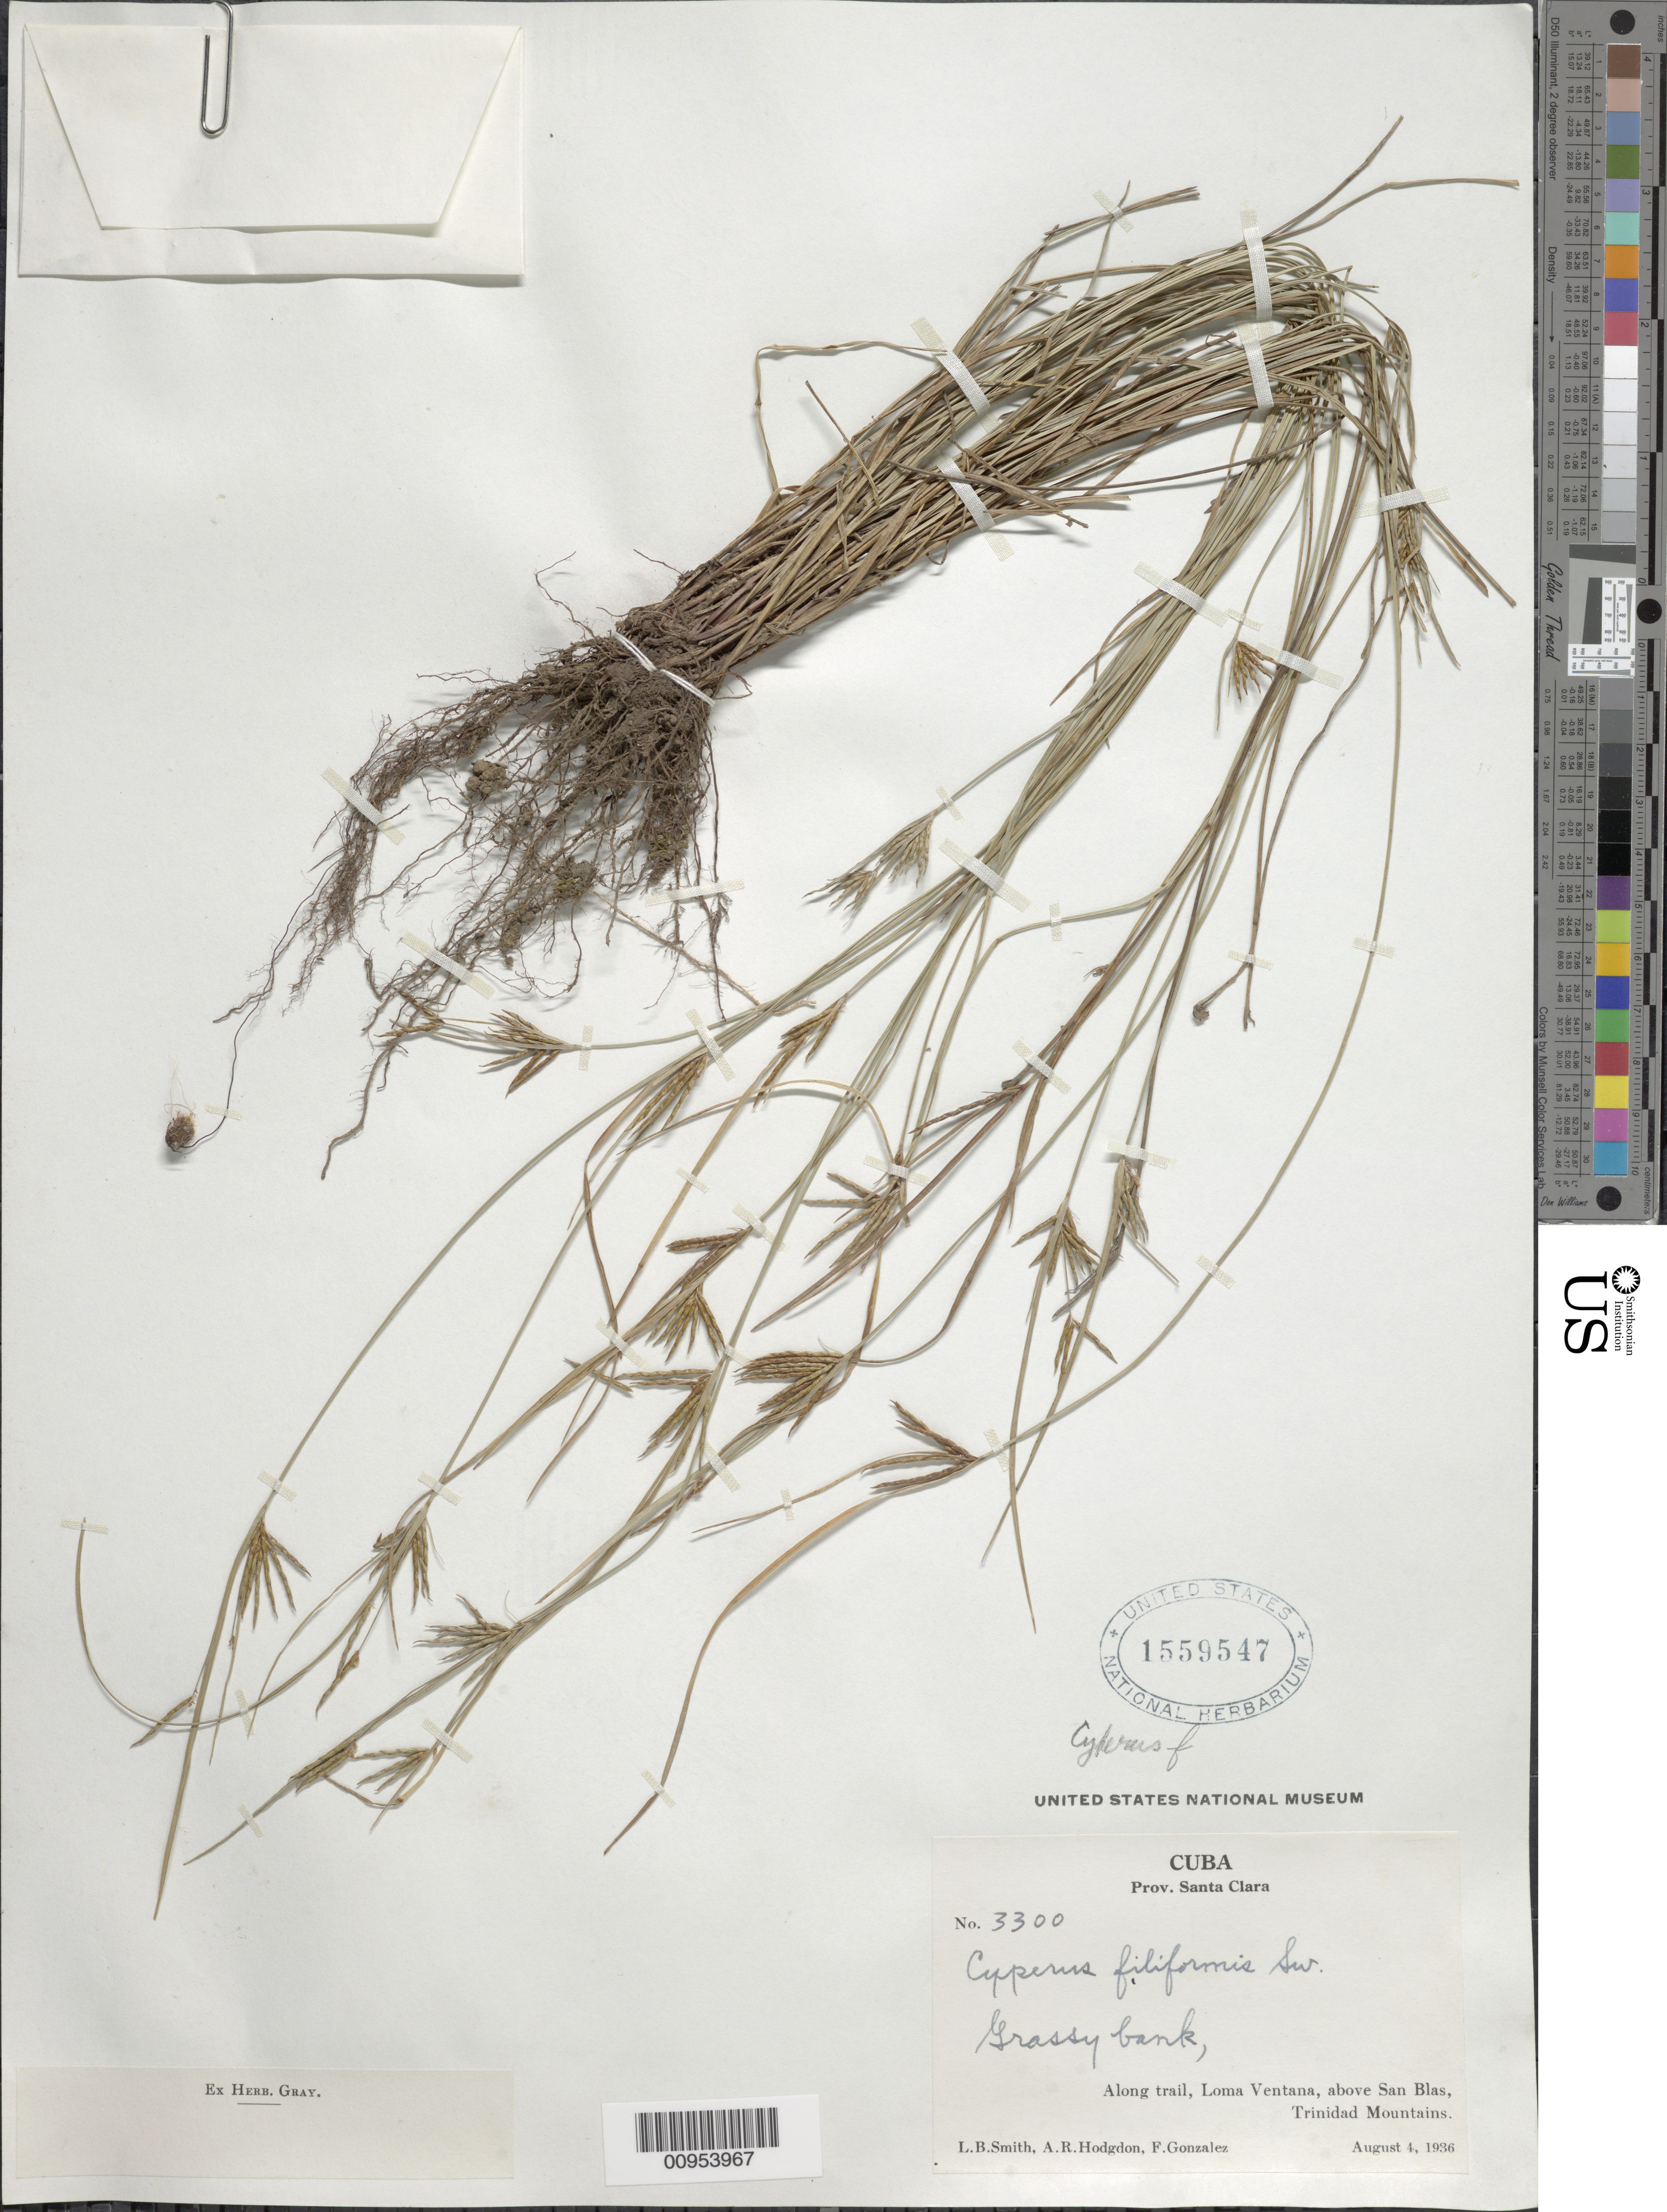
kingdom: Plantae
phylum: Tracheophyta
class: Liliopsida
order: Poales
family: Cyperaceae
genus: Cyperus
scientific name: Cyperus filiformis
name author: Sw.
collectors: L. Smith, A. R. Hodgdon & F. Gonzalez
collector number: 3300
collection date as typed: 04 Aug 1936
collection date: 1936-08-04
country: Cuba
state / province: Las Villas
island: Cuba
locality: Along trail, Loma Ventana, above San Blas, Trinidad Mountains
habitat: Grassy bank along trail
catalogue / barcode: US 1559547